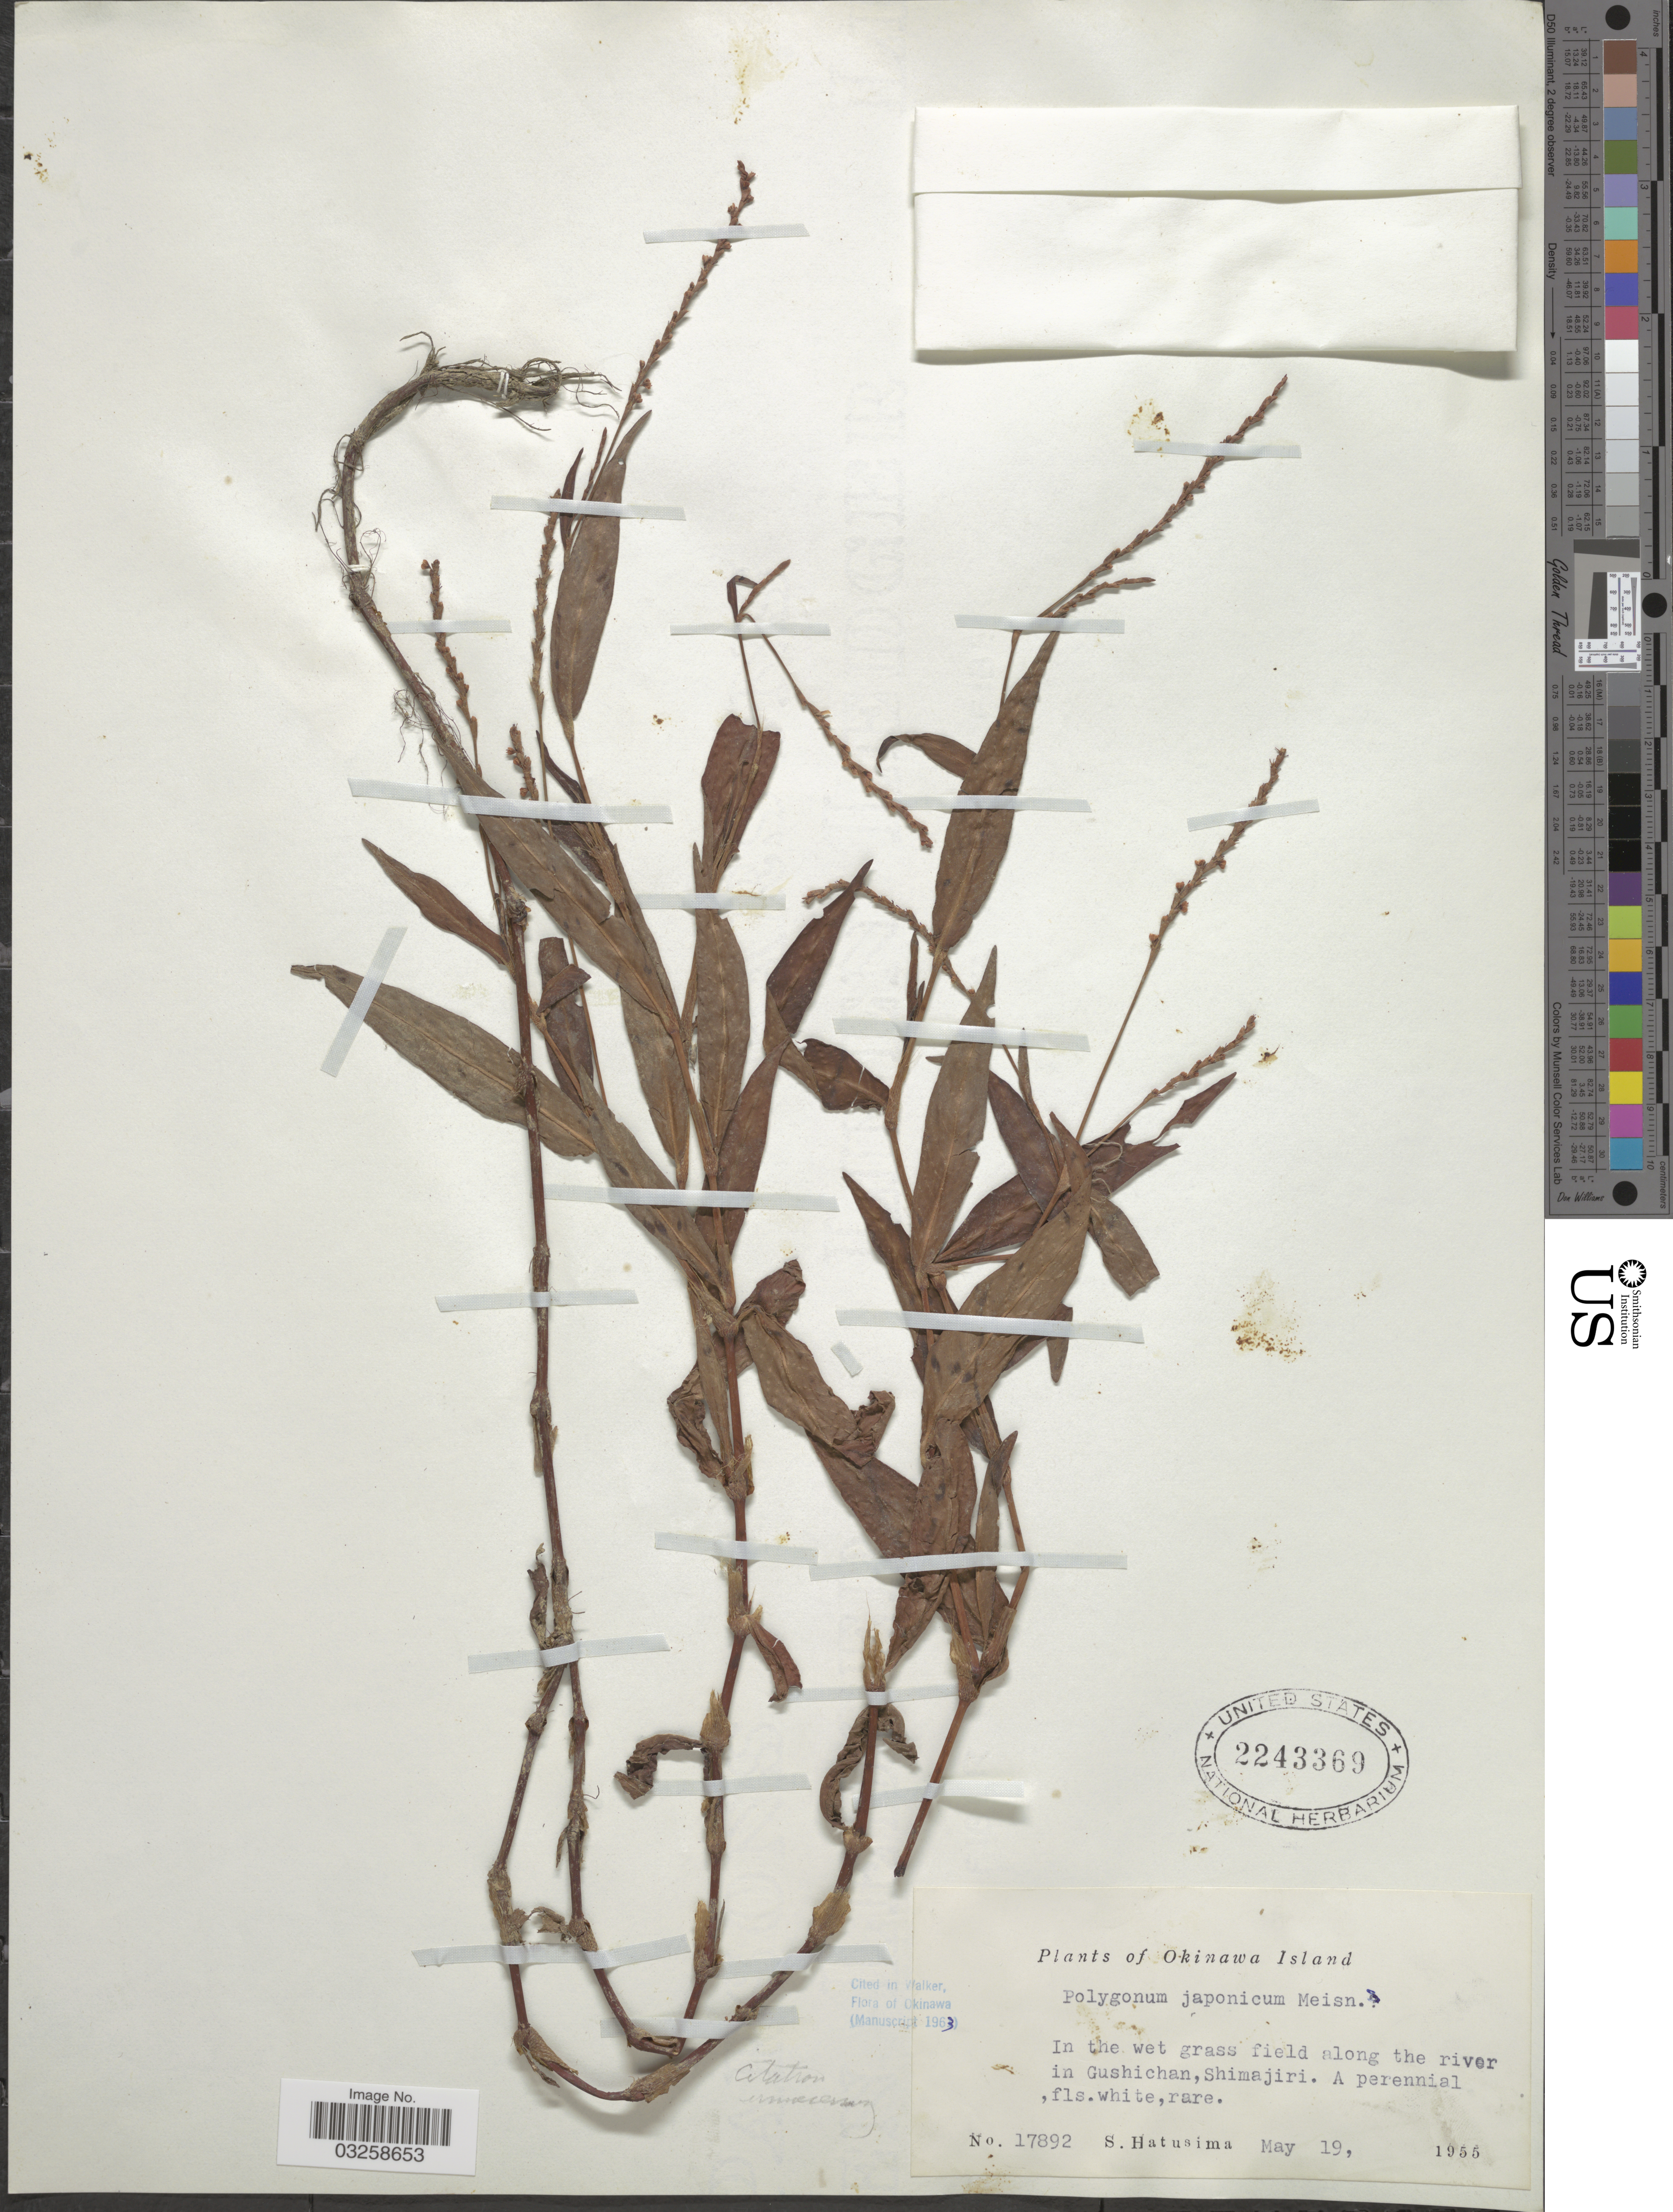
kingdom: Plantae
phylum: Tracheophyta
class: Magnoliopsida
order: Caryophyllales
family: Polygonaceae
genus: Polygonum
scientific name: Polygonum japonicum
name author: Meisn.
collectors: S. Hatusima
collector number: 17892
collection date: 1955-05-19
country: Japan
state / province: Okinawa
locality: Okinawa Island. In the wet grass field along the river in Gushichan, Shimajiri.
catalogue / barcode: US 2243369